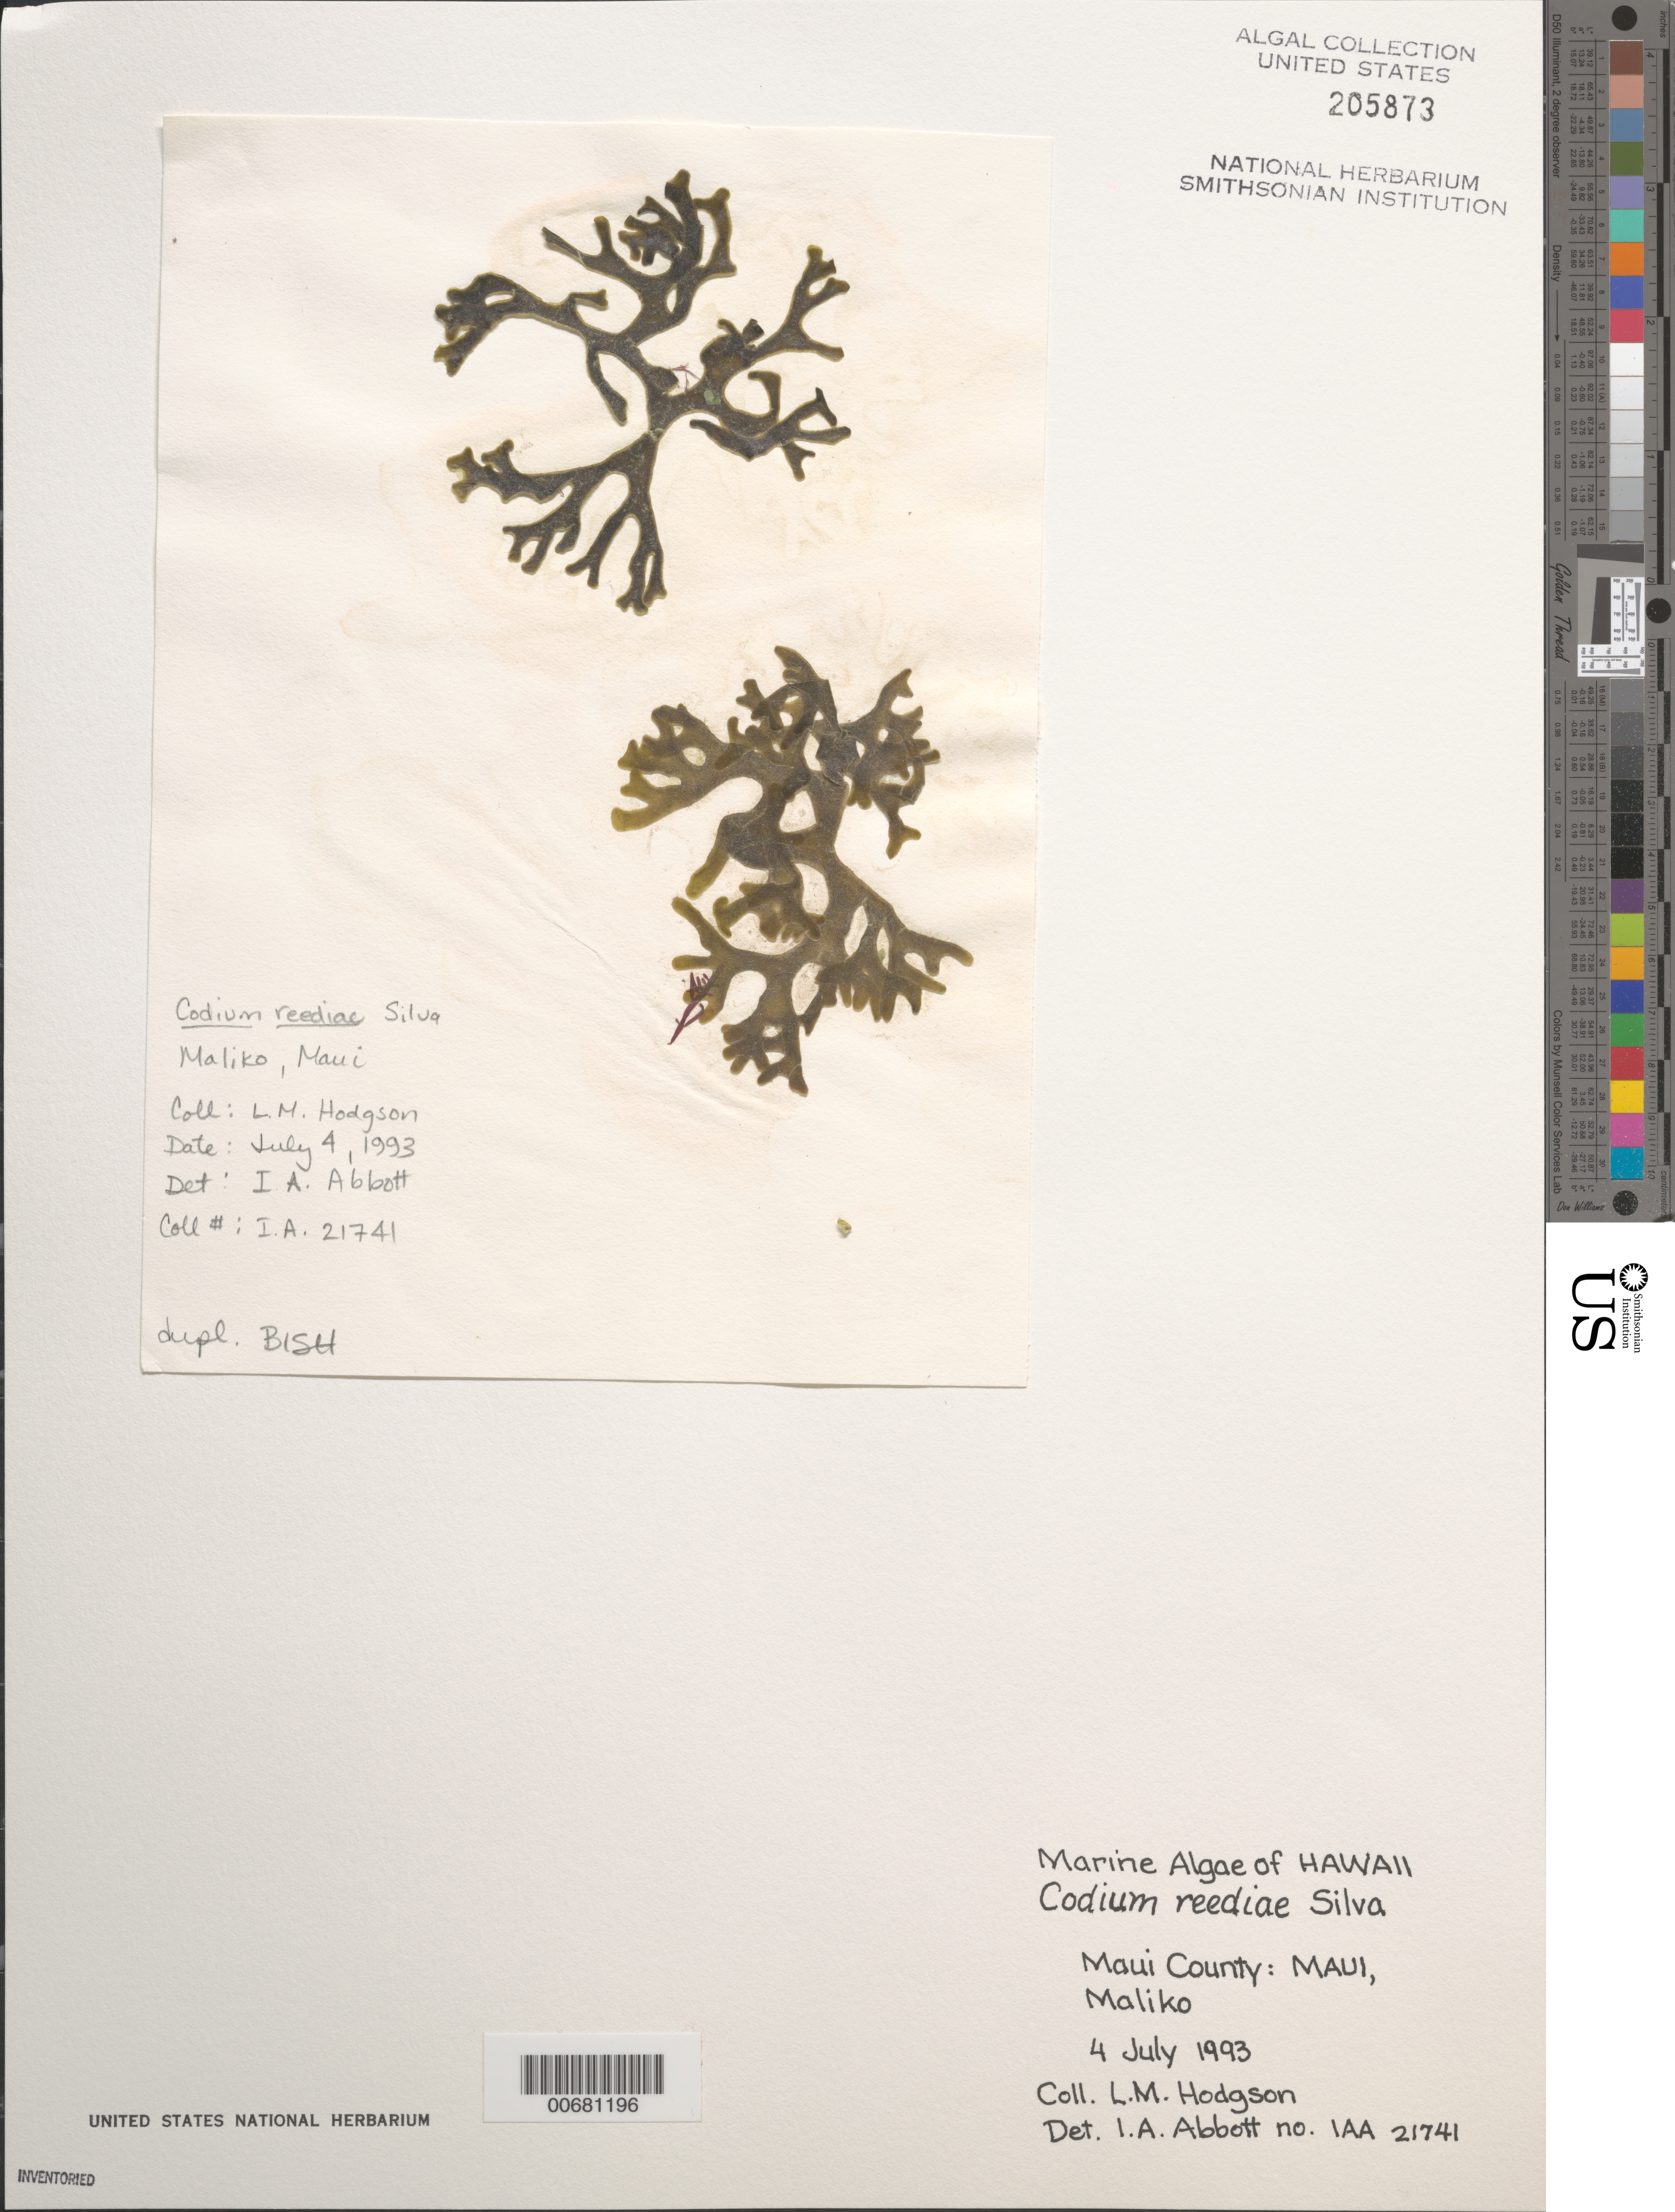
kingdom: Plantae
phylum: Chlorophyta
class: Ulvophyceae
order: Bryopsidales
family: Codiaceae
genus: Codium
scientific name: Codium reediae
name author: P.C. Silva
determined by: Abbott, Isabella A.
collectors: L. M. Hodgson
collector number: IAA 21741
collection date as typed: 04 Jul 1993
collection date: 1993-07-04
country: United States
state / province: Hawaii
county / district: Maui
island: Maui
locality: Maliko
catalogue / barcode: US 205873